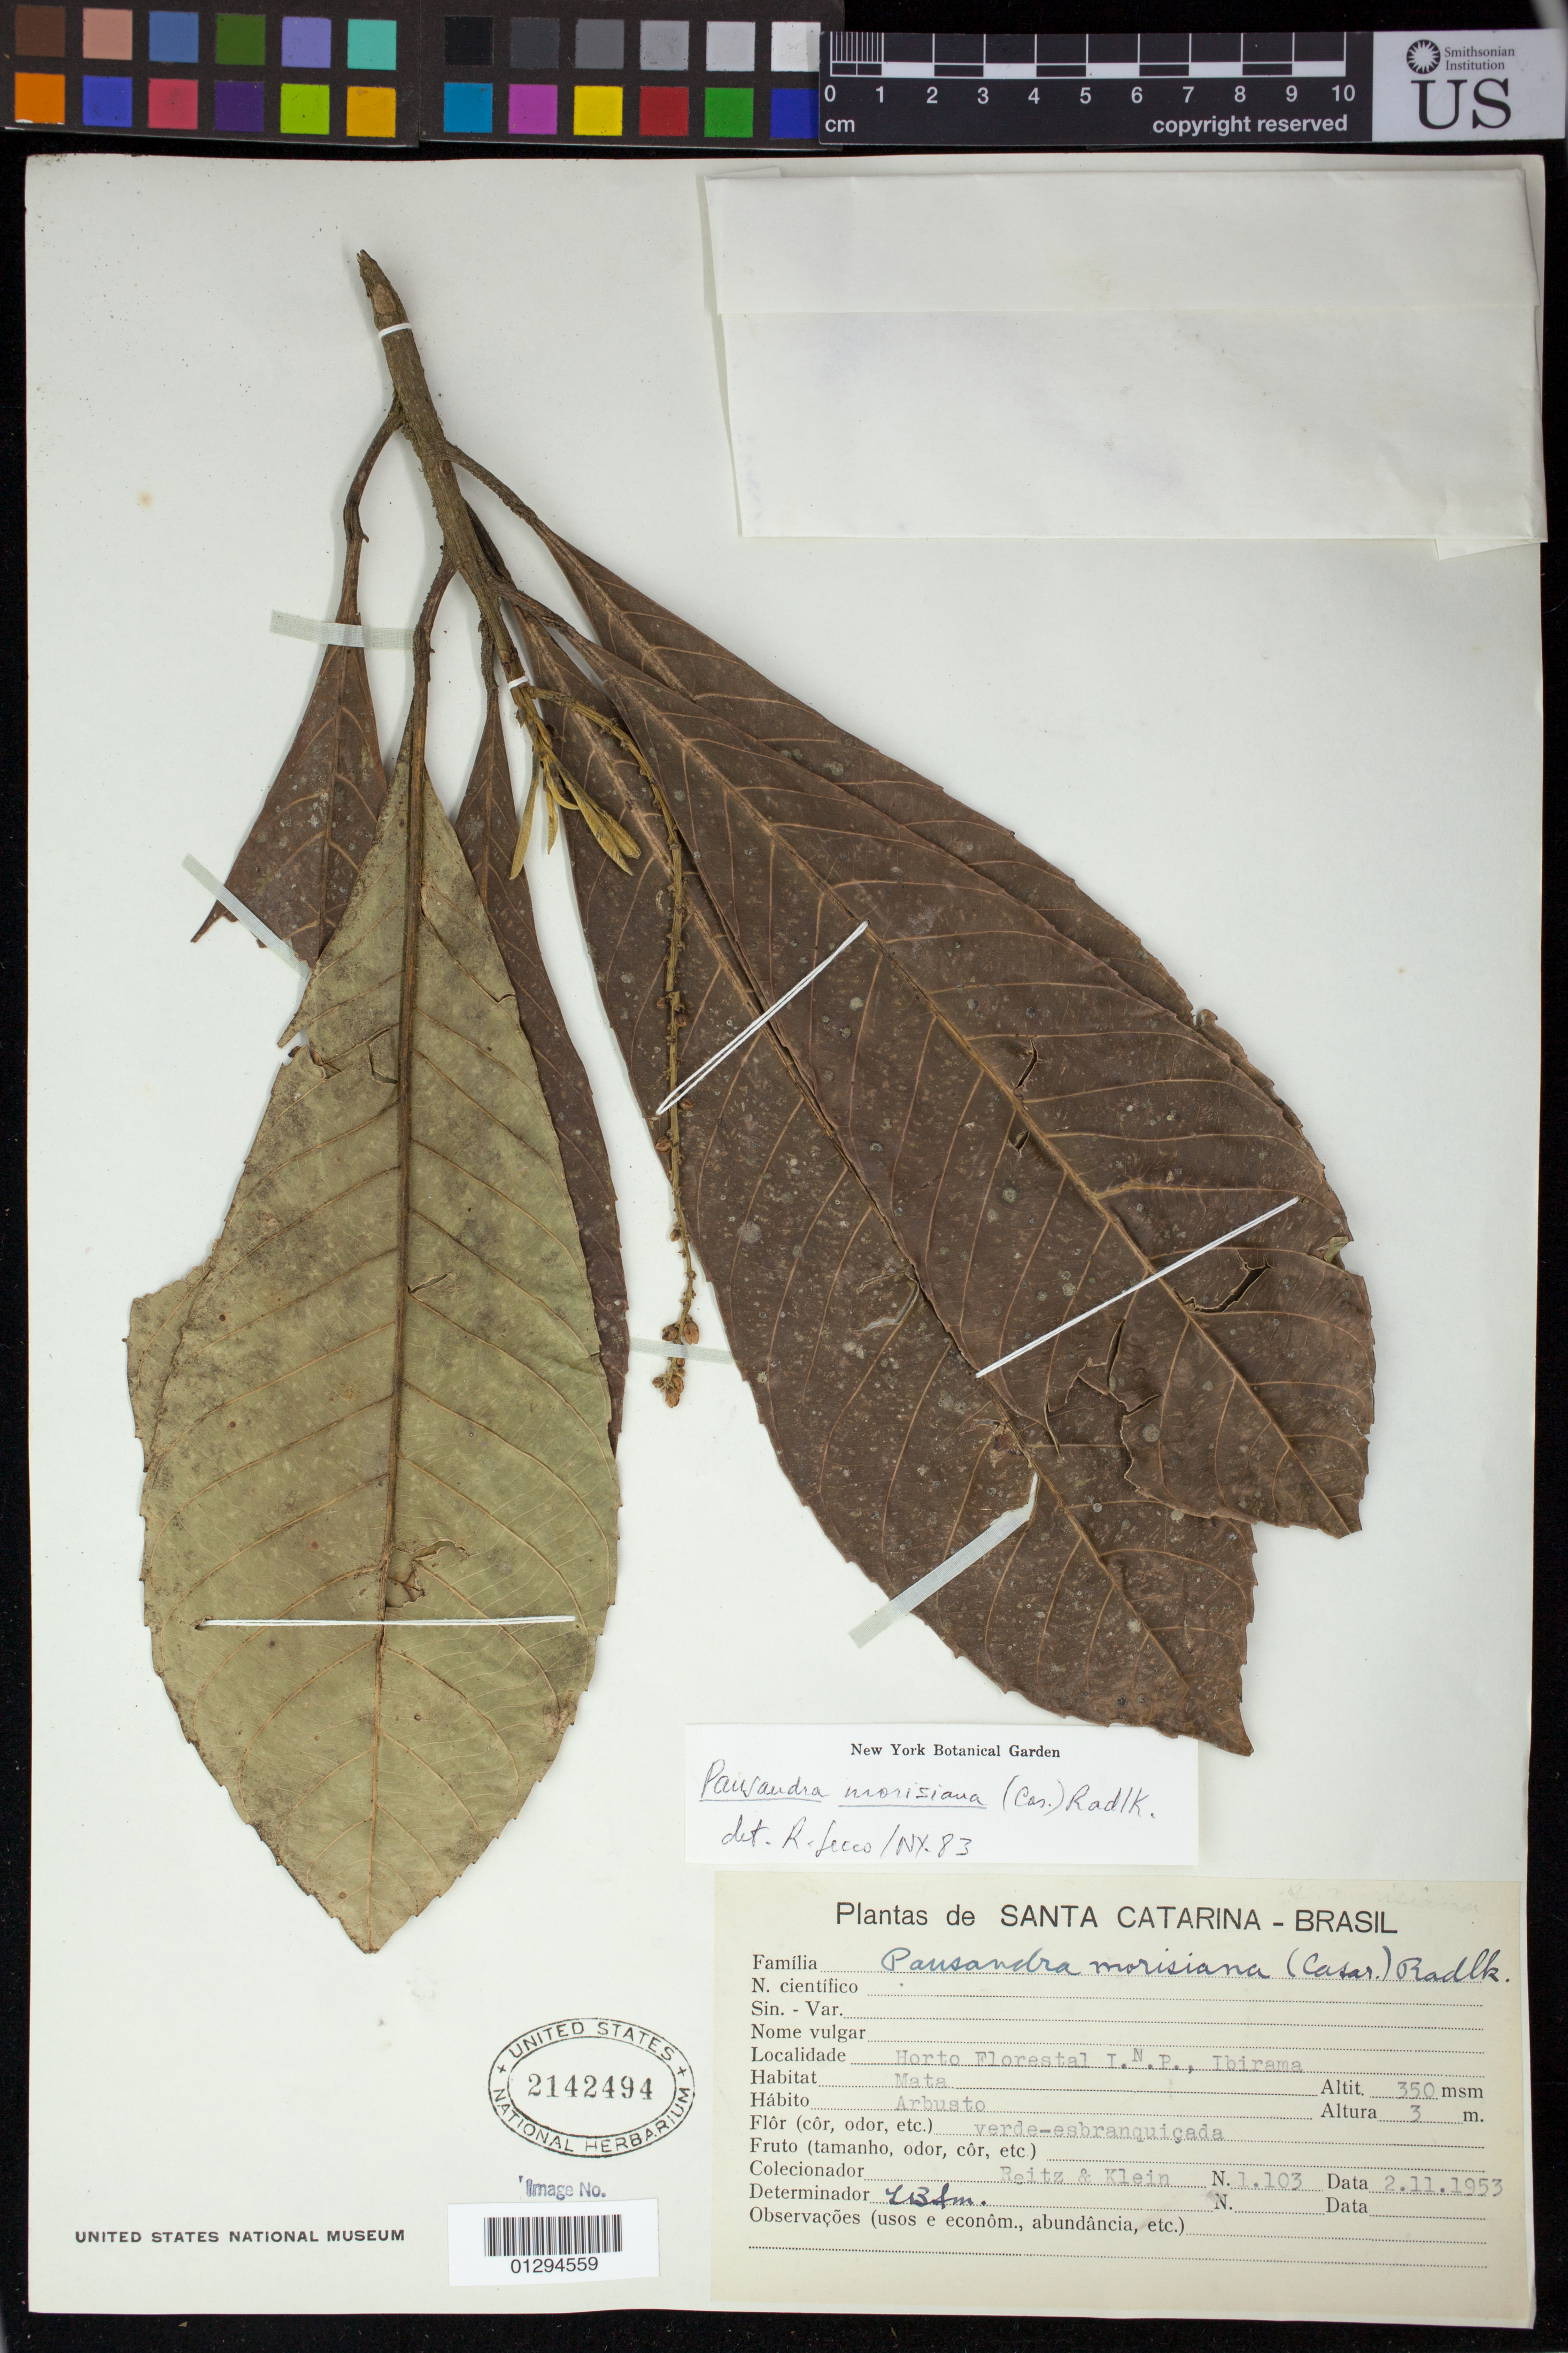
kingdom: Plantae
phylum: Tracheophyta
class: Magnoliopsida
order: Malpighiales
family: Euphorbiaceae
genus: Pausandra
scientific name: Pausandra morisiana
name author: (Casar.) Radlk.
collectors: R. Reitz & R. M. Klein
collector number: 1103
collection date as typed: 02 Nov 1953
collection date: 1953-11-02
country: Brazil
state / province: Santa Catarina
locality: Horto florestal i.n.p., ibirama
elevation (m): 350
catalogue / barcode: US 2142494